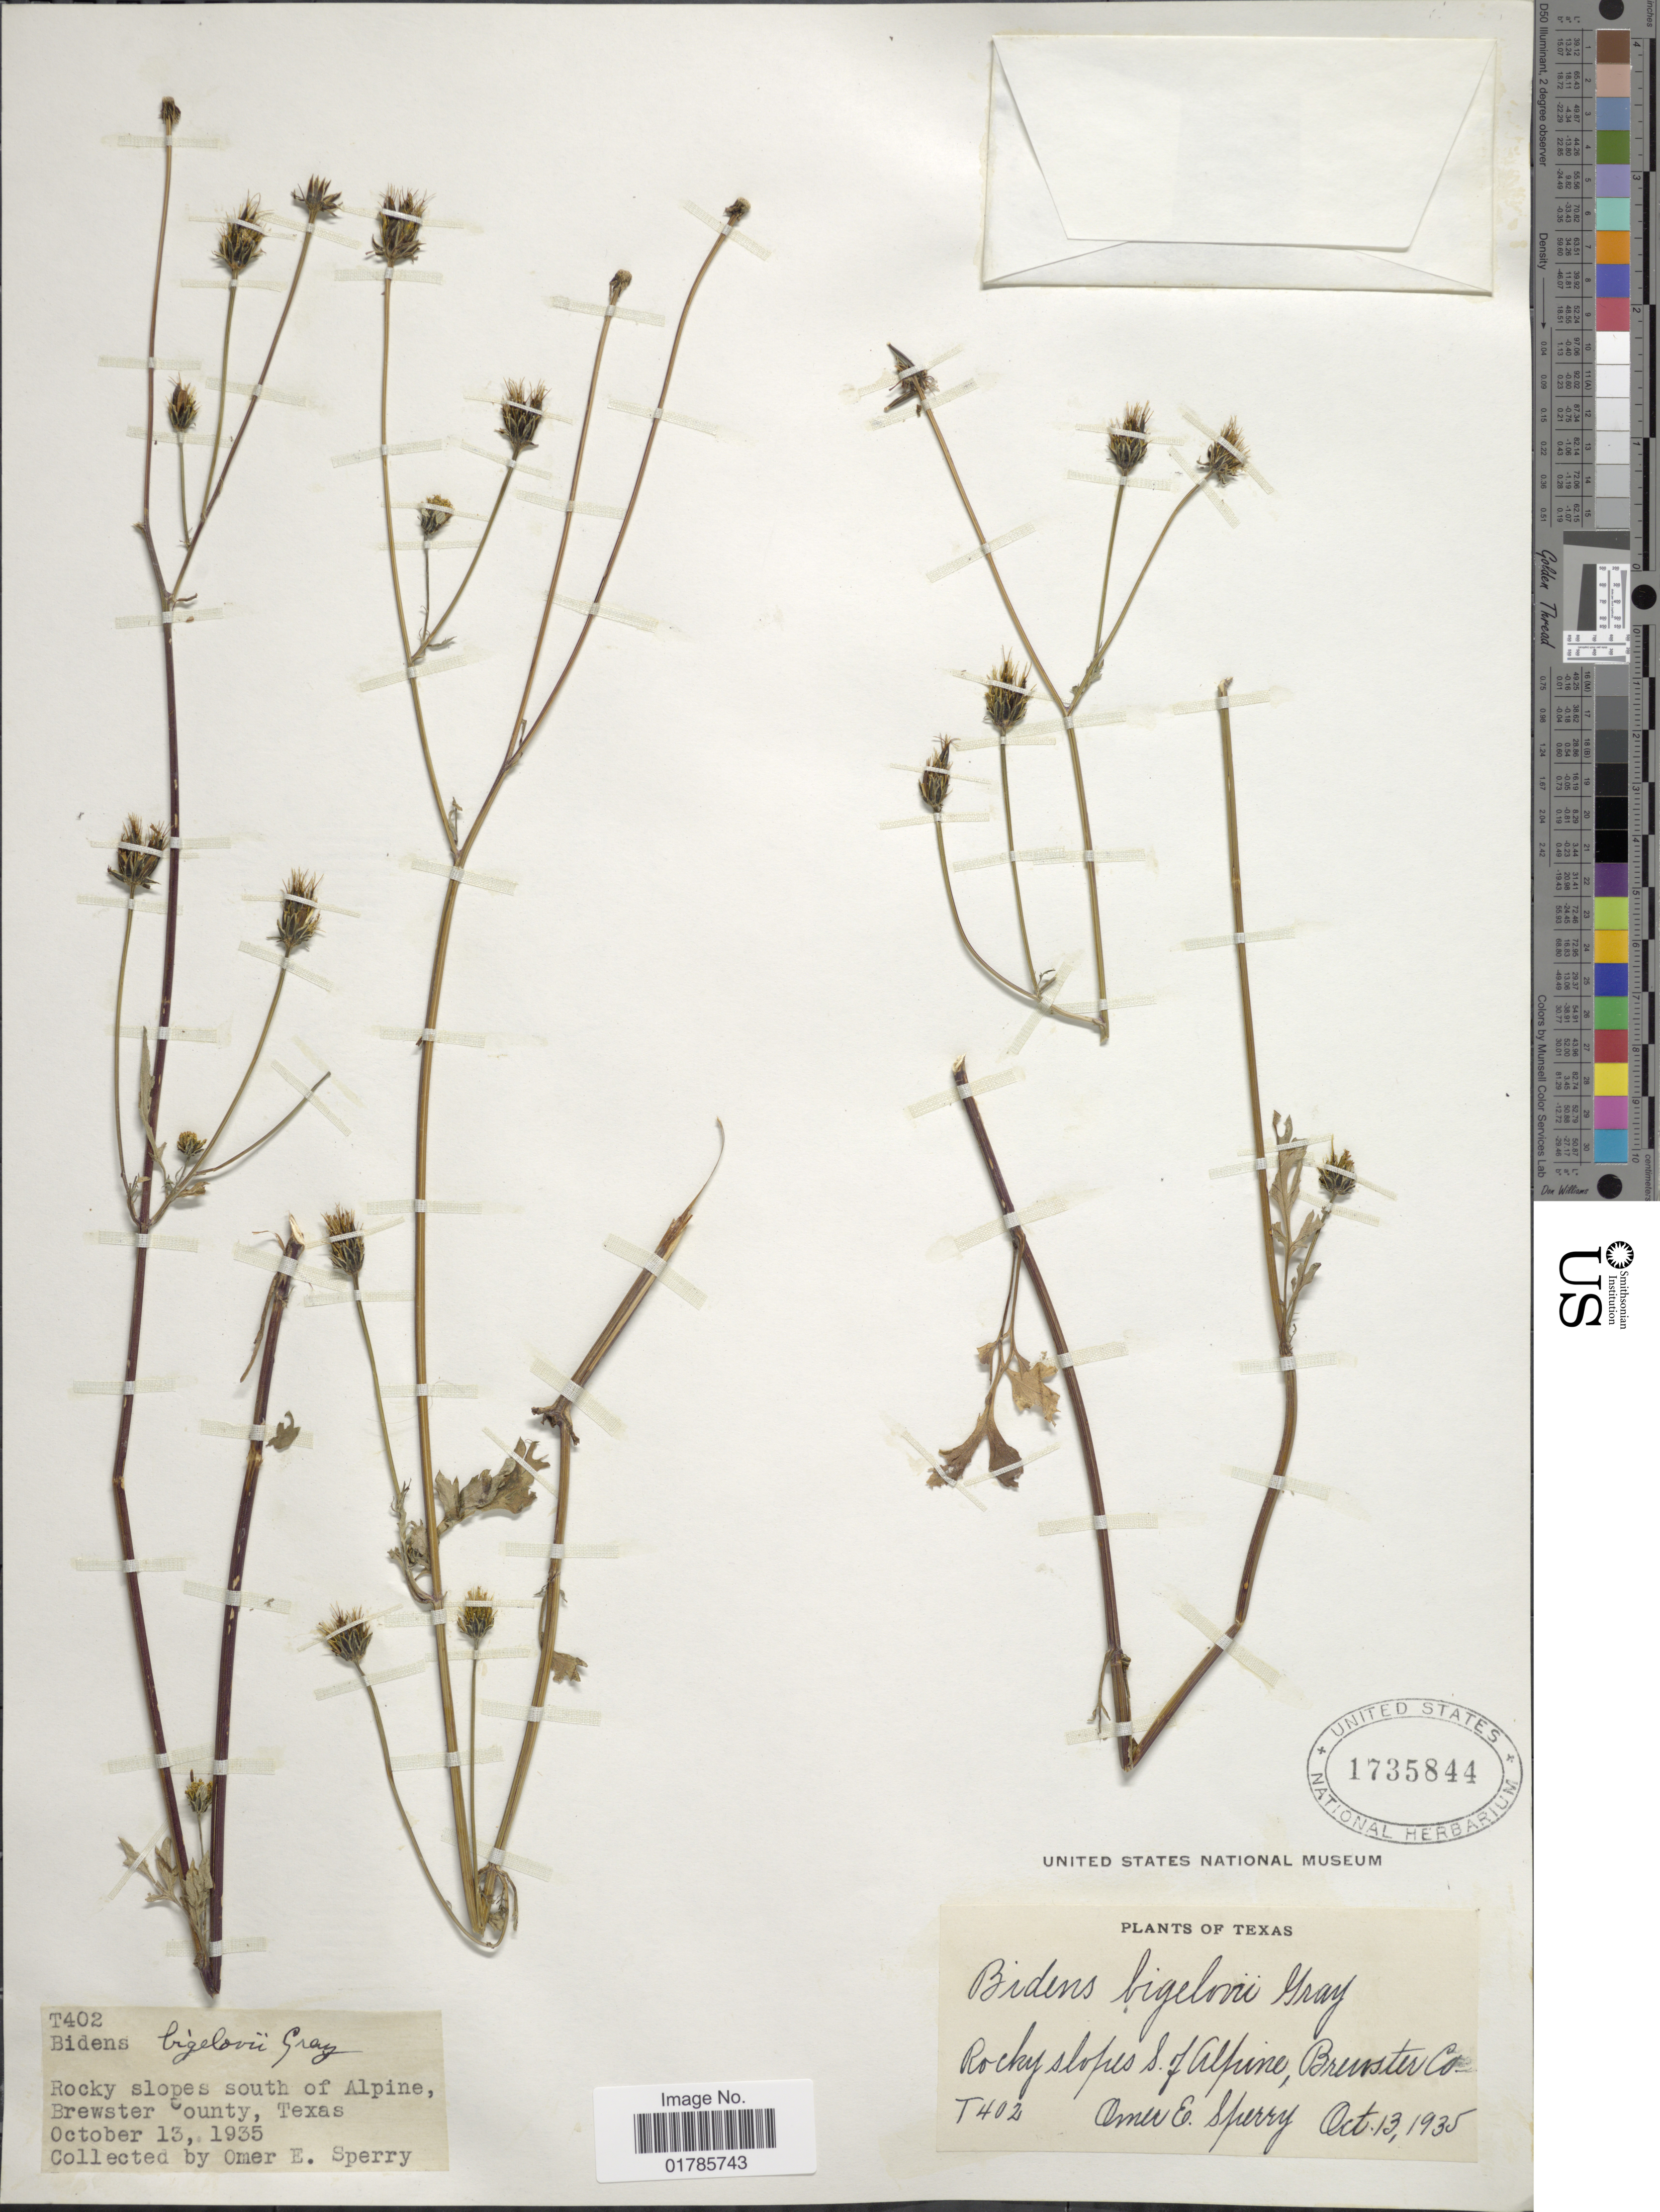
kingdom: Plantae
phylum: Tracheophyta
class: Magnoliopsida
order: Asterales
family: Asteraceae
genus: Bidens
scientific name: Bidens bigelovii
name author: A. Gray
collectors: O. E. Sperry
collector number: T402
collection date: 1935-10-13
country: United States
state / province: Texas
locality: Rocky slopes south of Alpine, Brewster County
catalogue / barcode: US 1735844